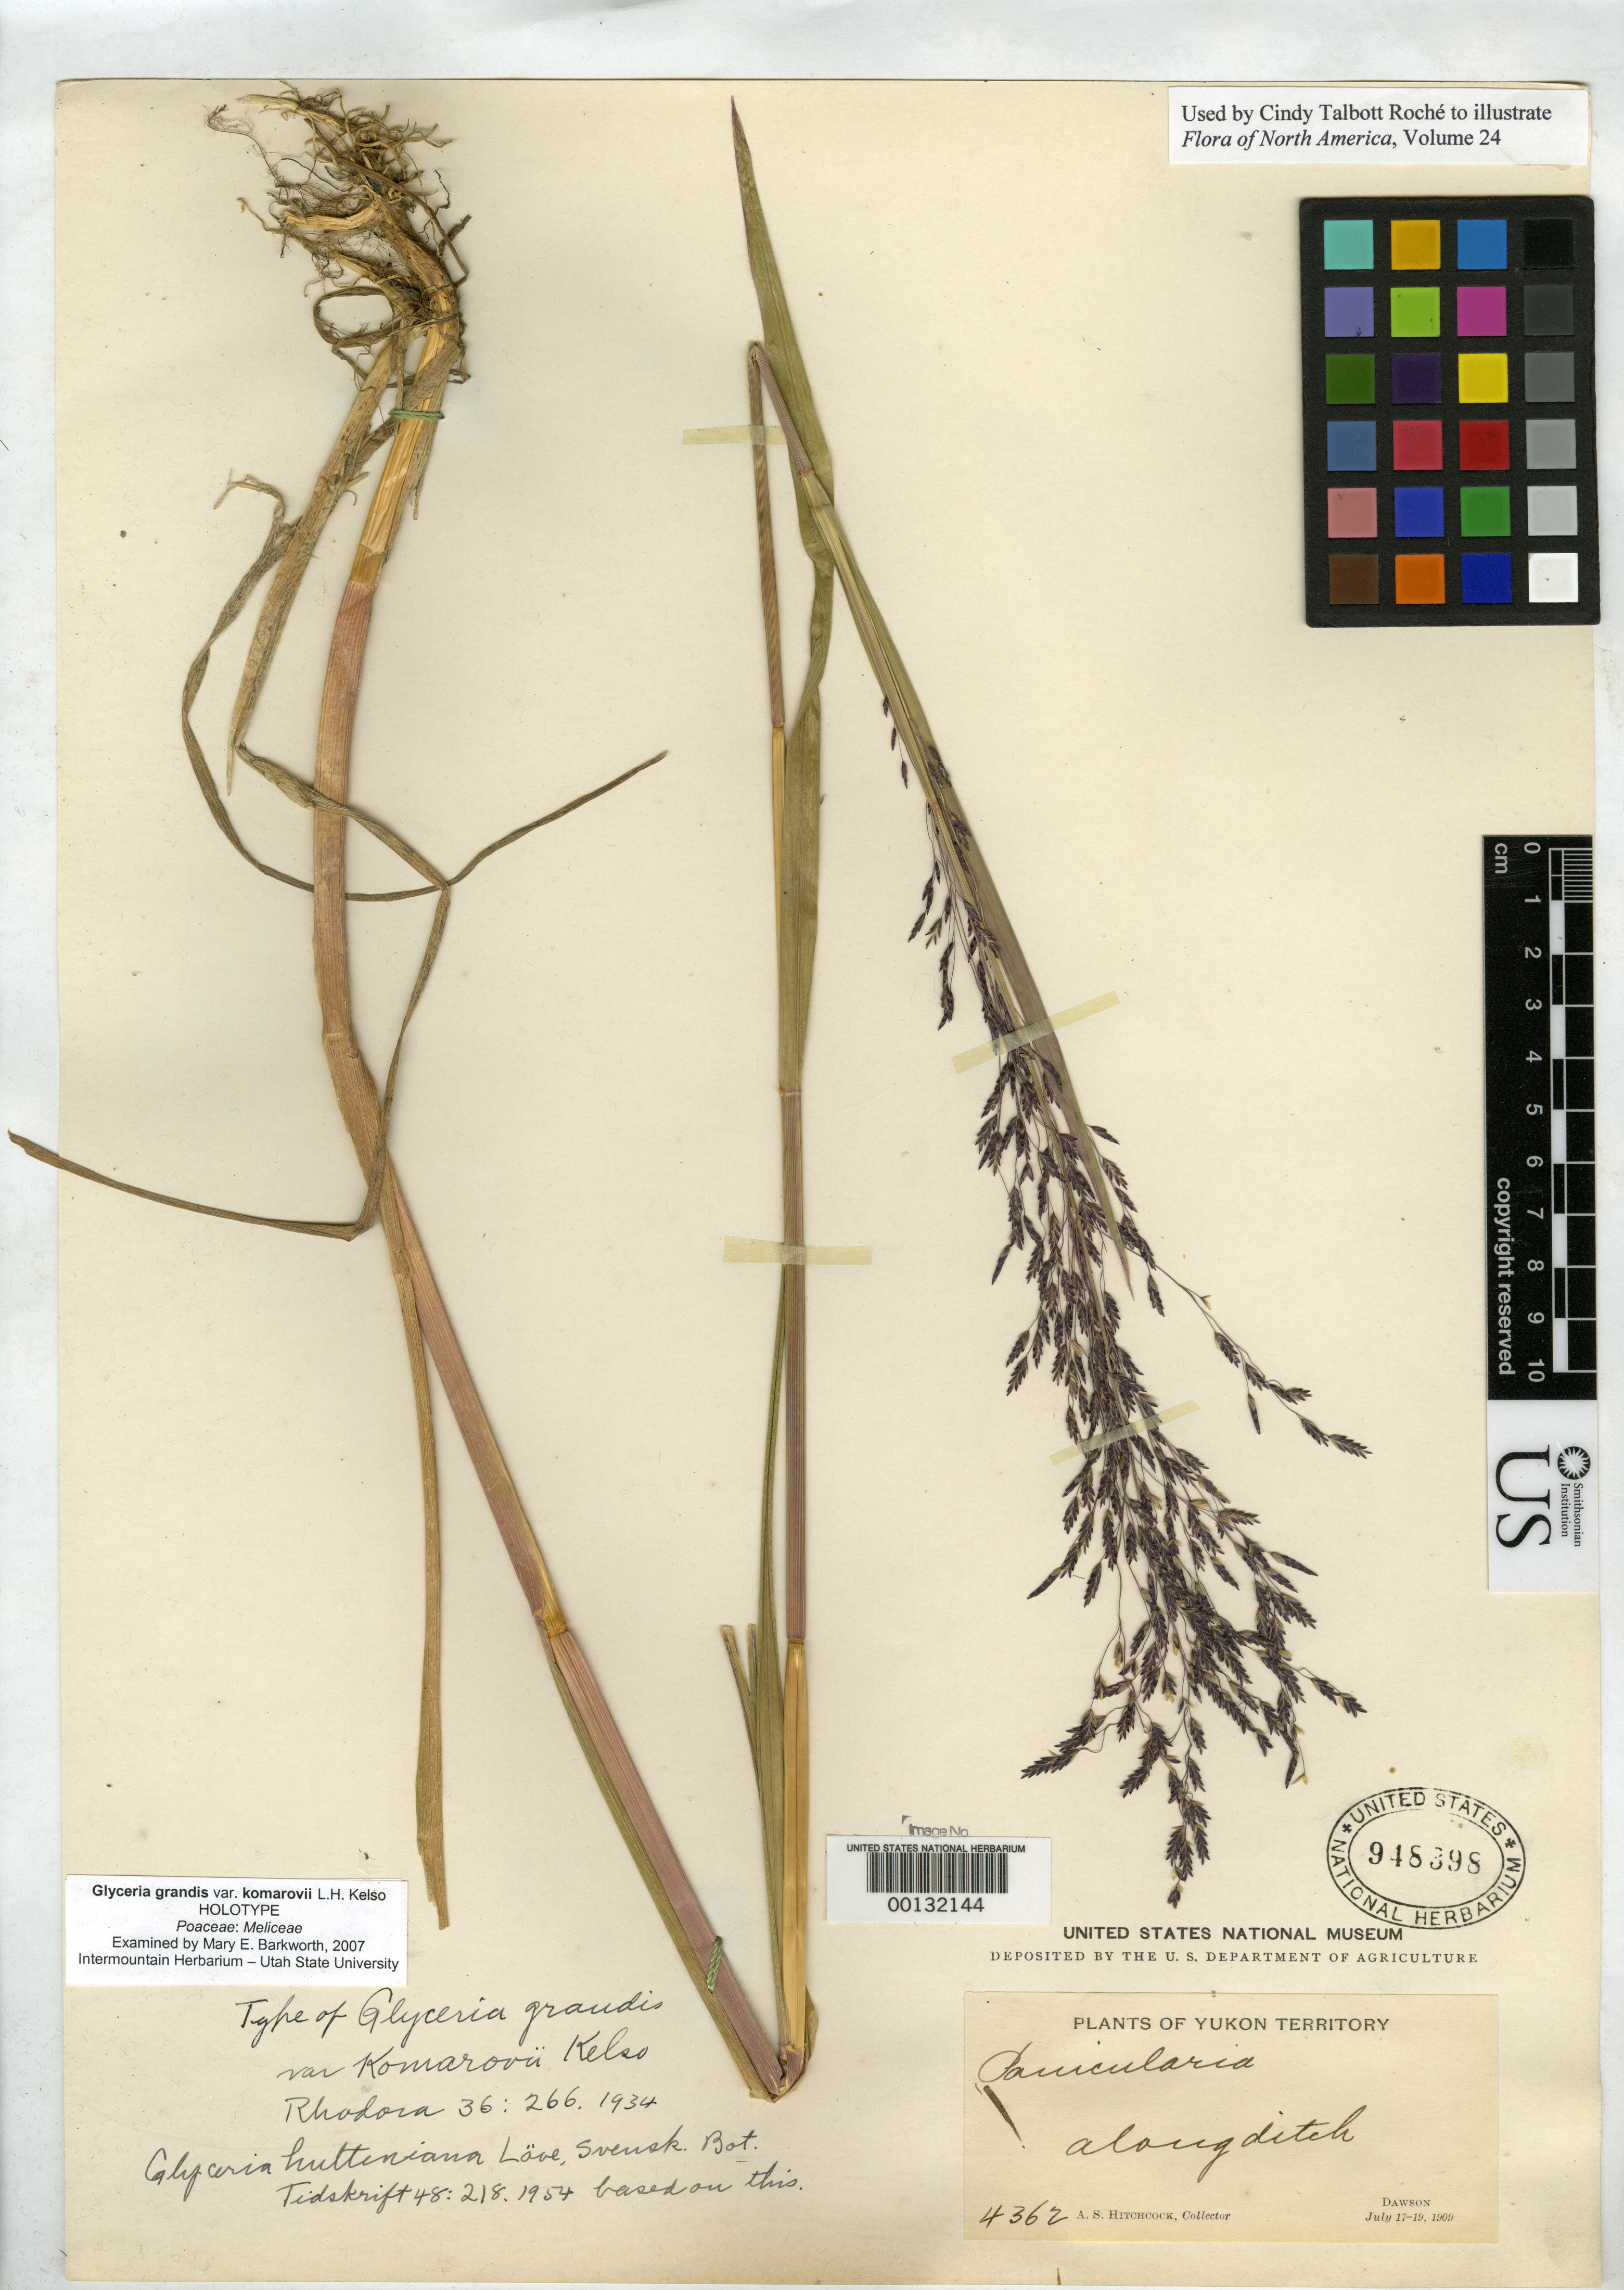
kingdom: Plantae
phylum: Tracheophyta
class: Liliopsida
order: Poales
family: Poaceae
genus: Glyceria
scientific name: Glyceria grandis var. komarovii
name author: Kelso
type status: Holotype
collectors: A. S. Hitchcock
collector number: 4362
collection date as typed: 17 Jul 1909 to 19 Jul 1909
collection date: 1909-07-17/1909-07-19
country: Canada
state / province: Yukon Territory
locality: Dawson.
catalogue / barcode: US 948398